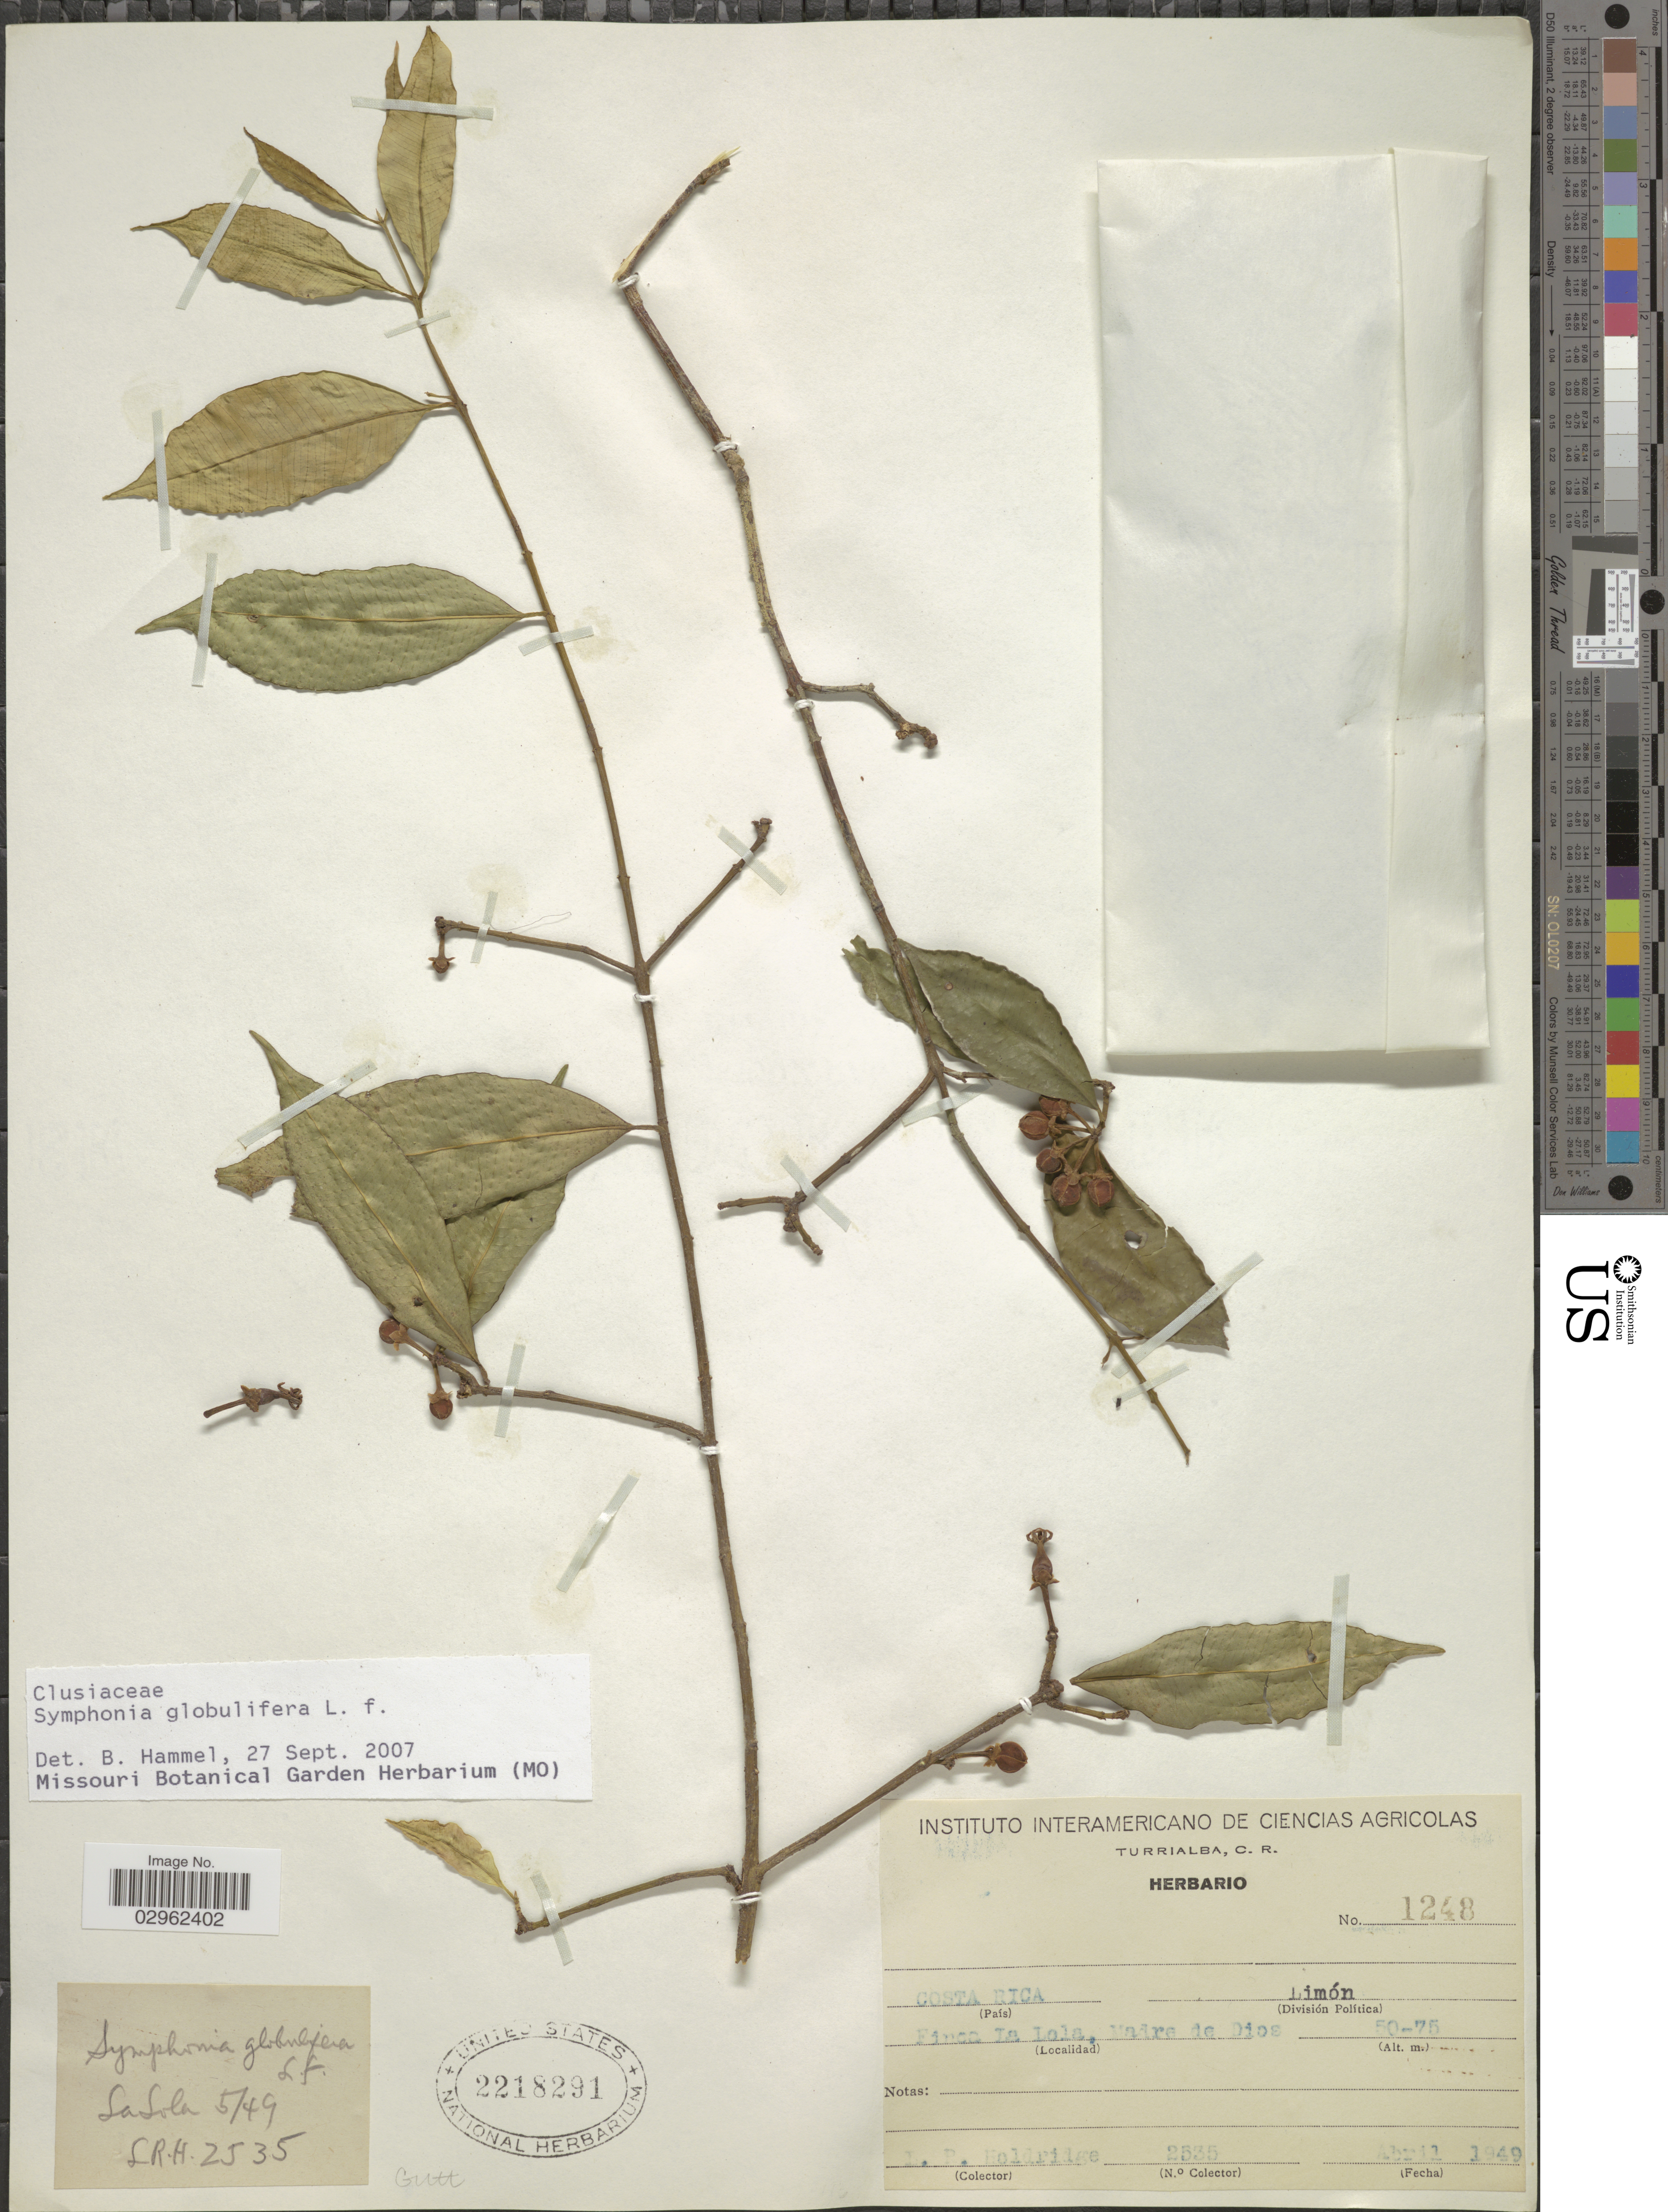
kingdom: Plantae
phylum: Tracheophyta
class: Magnoliopsida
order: Malpighiales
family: Clusiaceae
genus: Symphonia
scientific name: Symphonia globulifera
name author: L. f.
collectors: L. Holdridge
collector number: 2535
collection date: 1949-04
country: Costa Rica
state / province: Limón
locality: Finca La Lola, Madre de Dios.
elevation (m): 50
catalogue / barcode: US 2218291